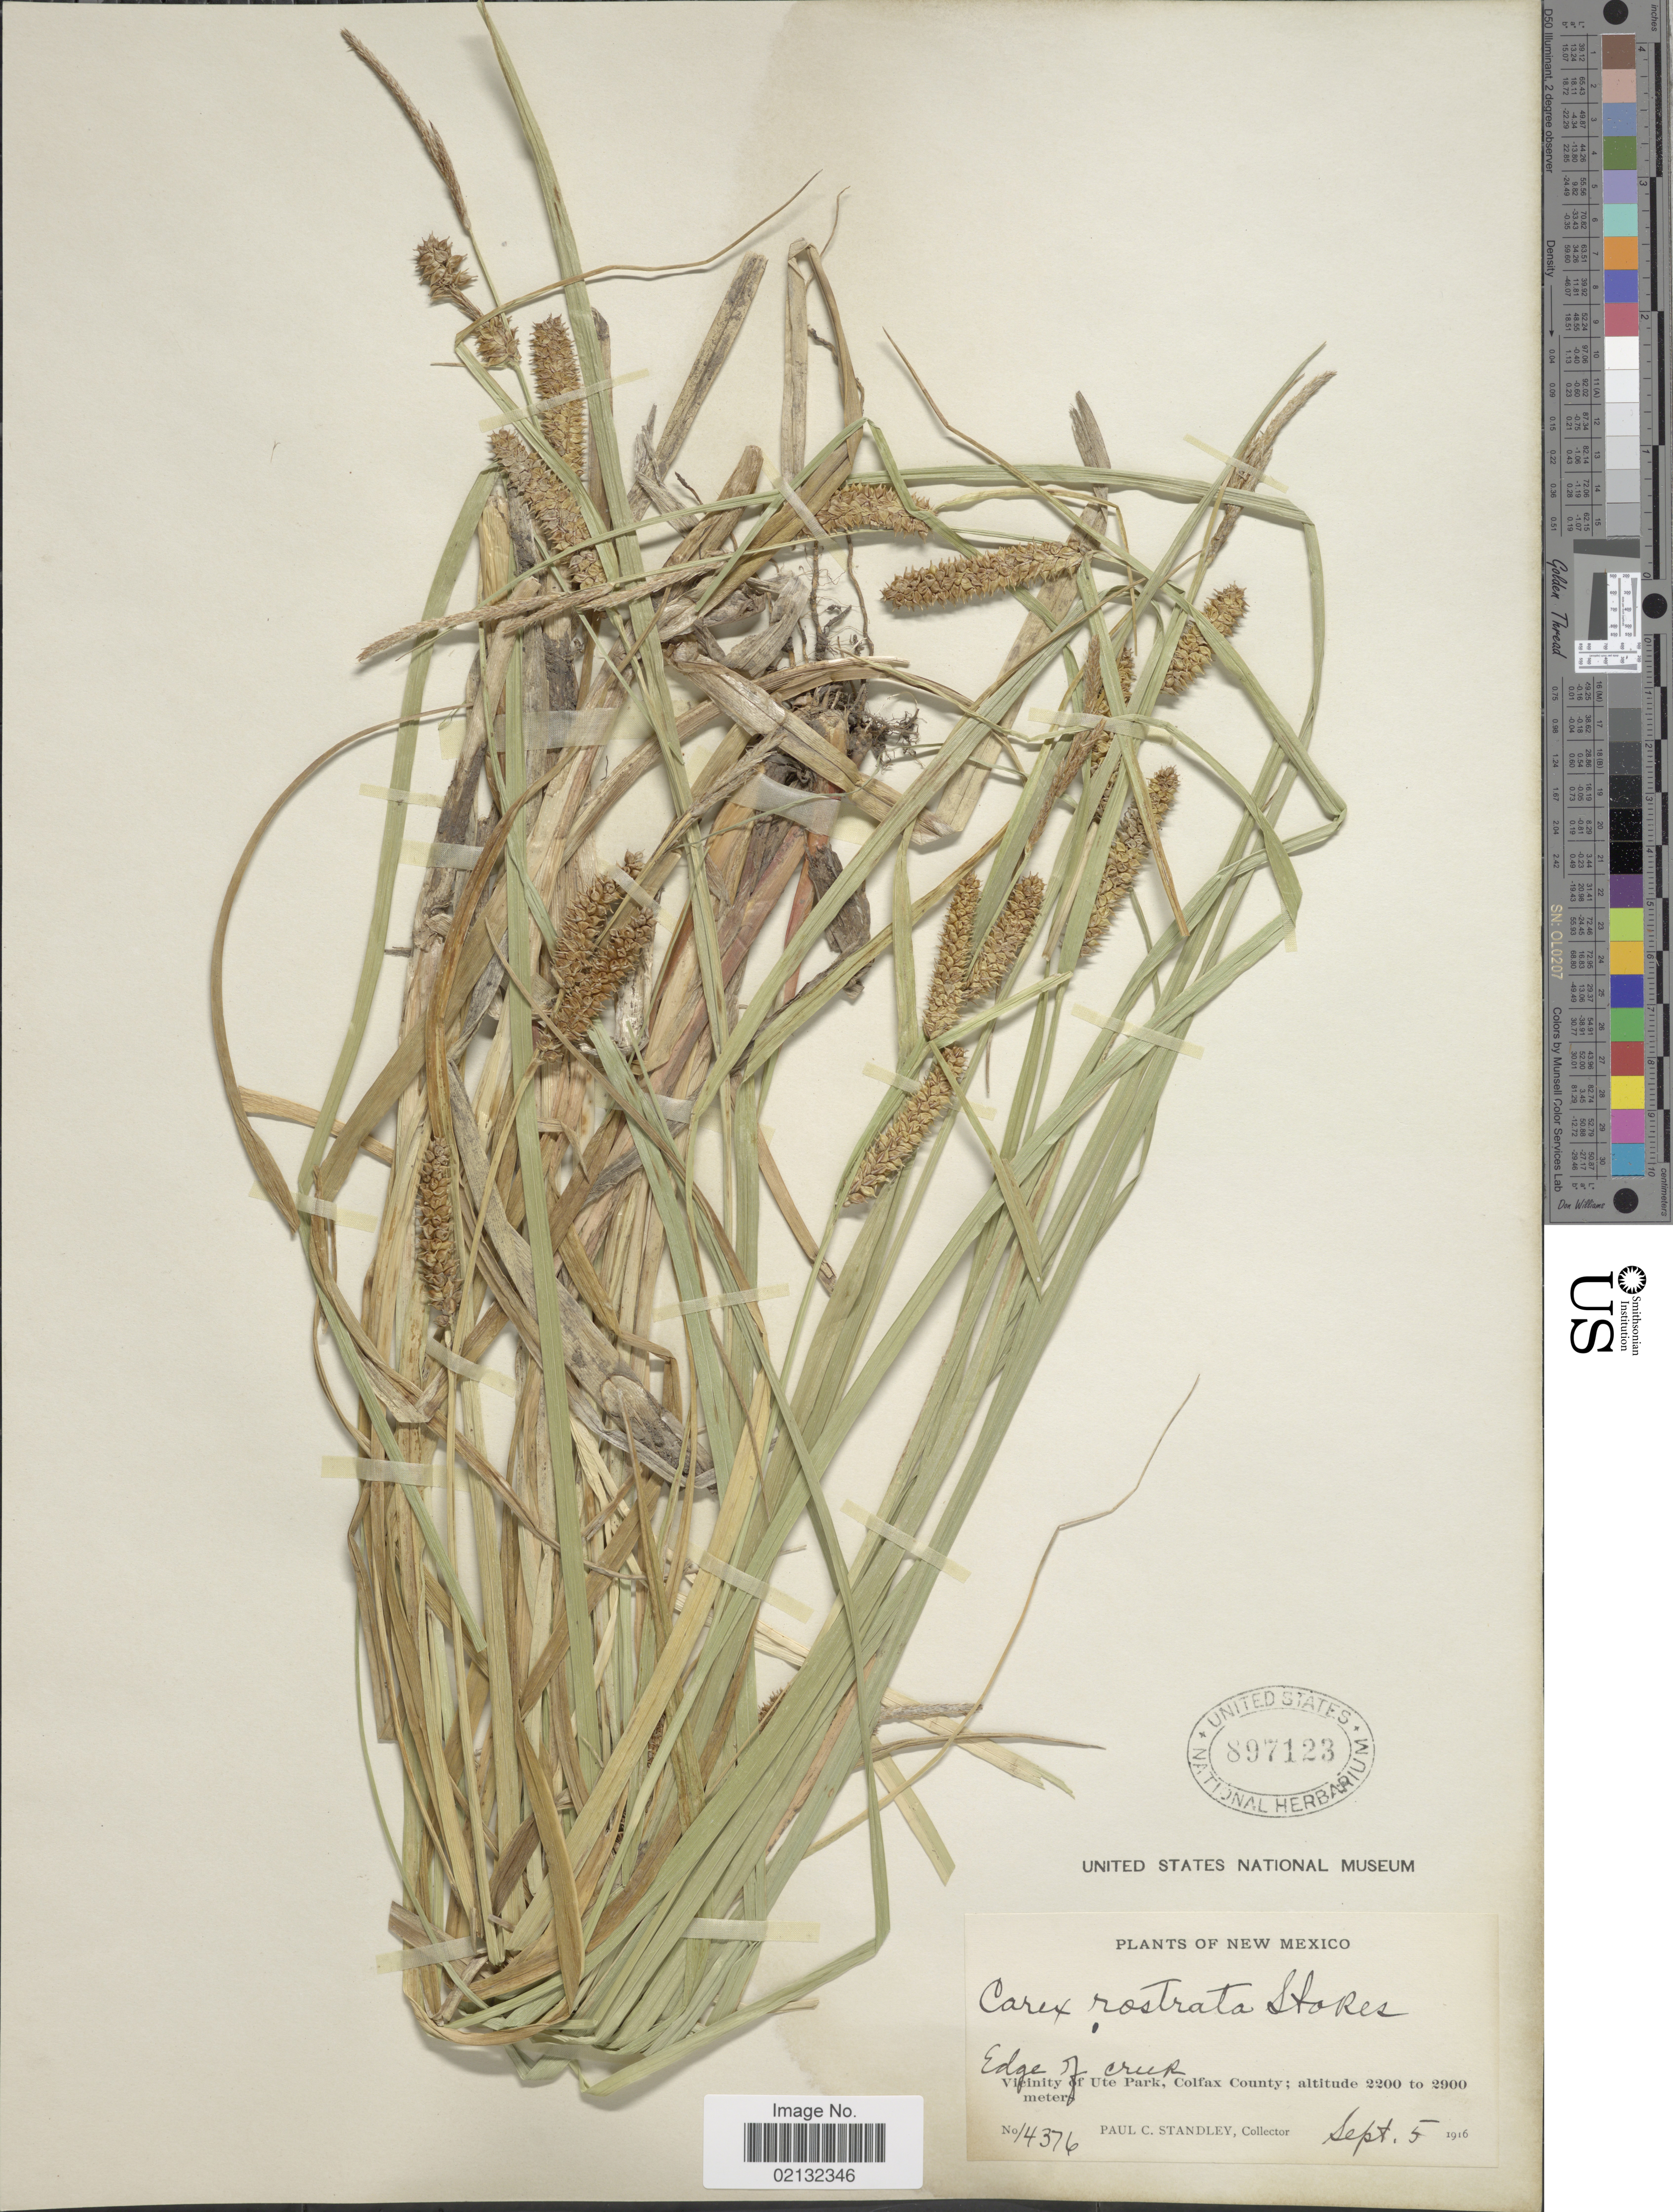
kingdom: Plantae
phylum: Tracheophyta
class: Liliopsida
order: Poales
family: Cyperaceae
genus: Carex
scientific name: Carex rostrata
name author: Stokes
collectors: P. C. Standley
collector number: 14376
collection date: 1916-09-05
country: United States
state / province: New Mexico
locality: Edge of creek, vicinity of Ute Park, Colfax County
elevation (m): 2200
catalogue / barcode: US 897123